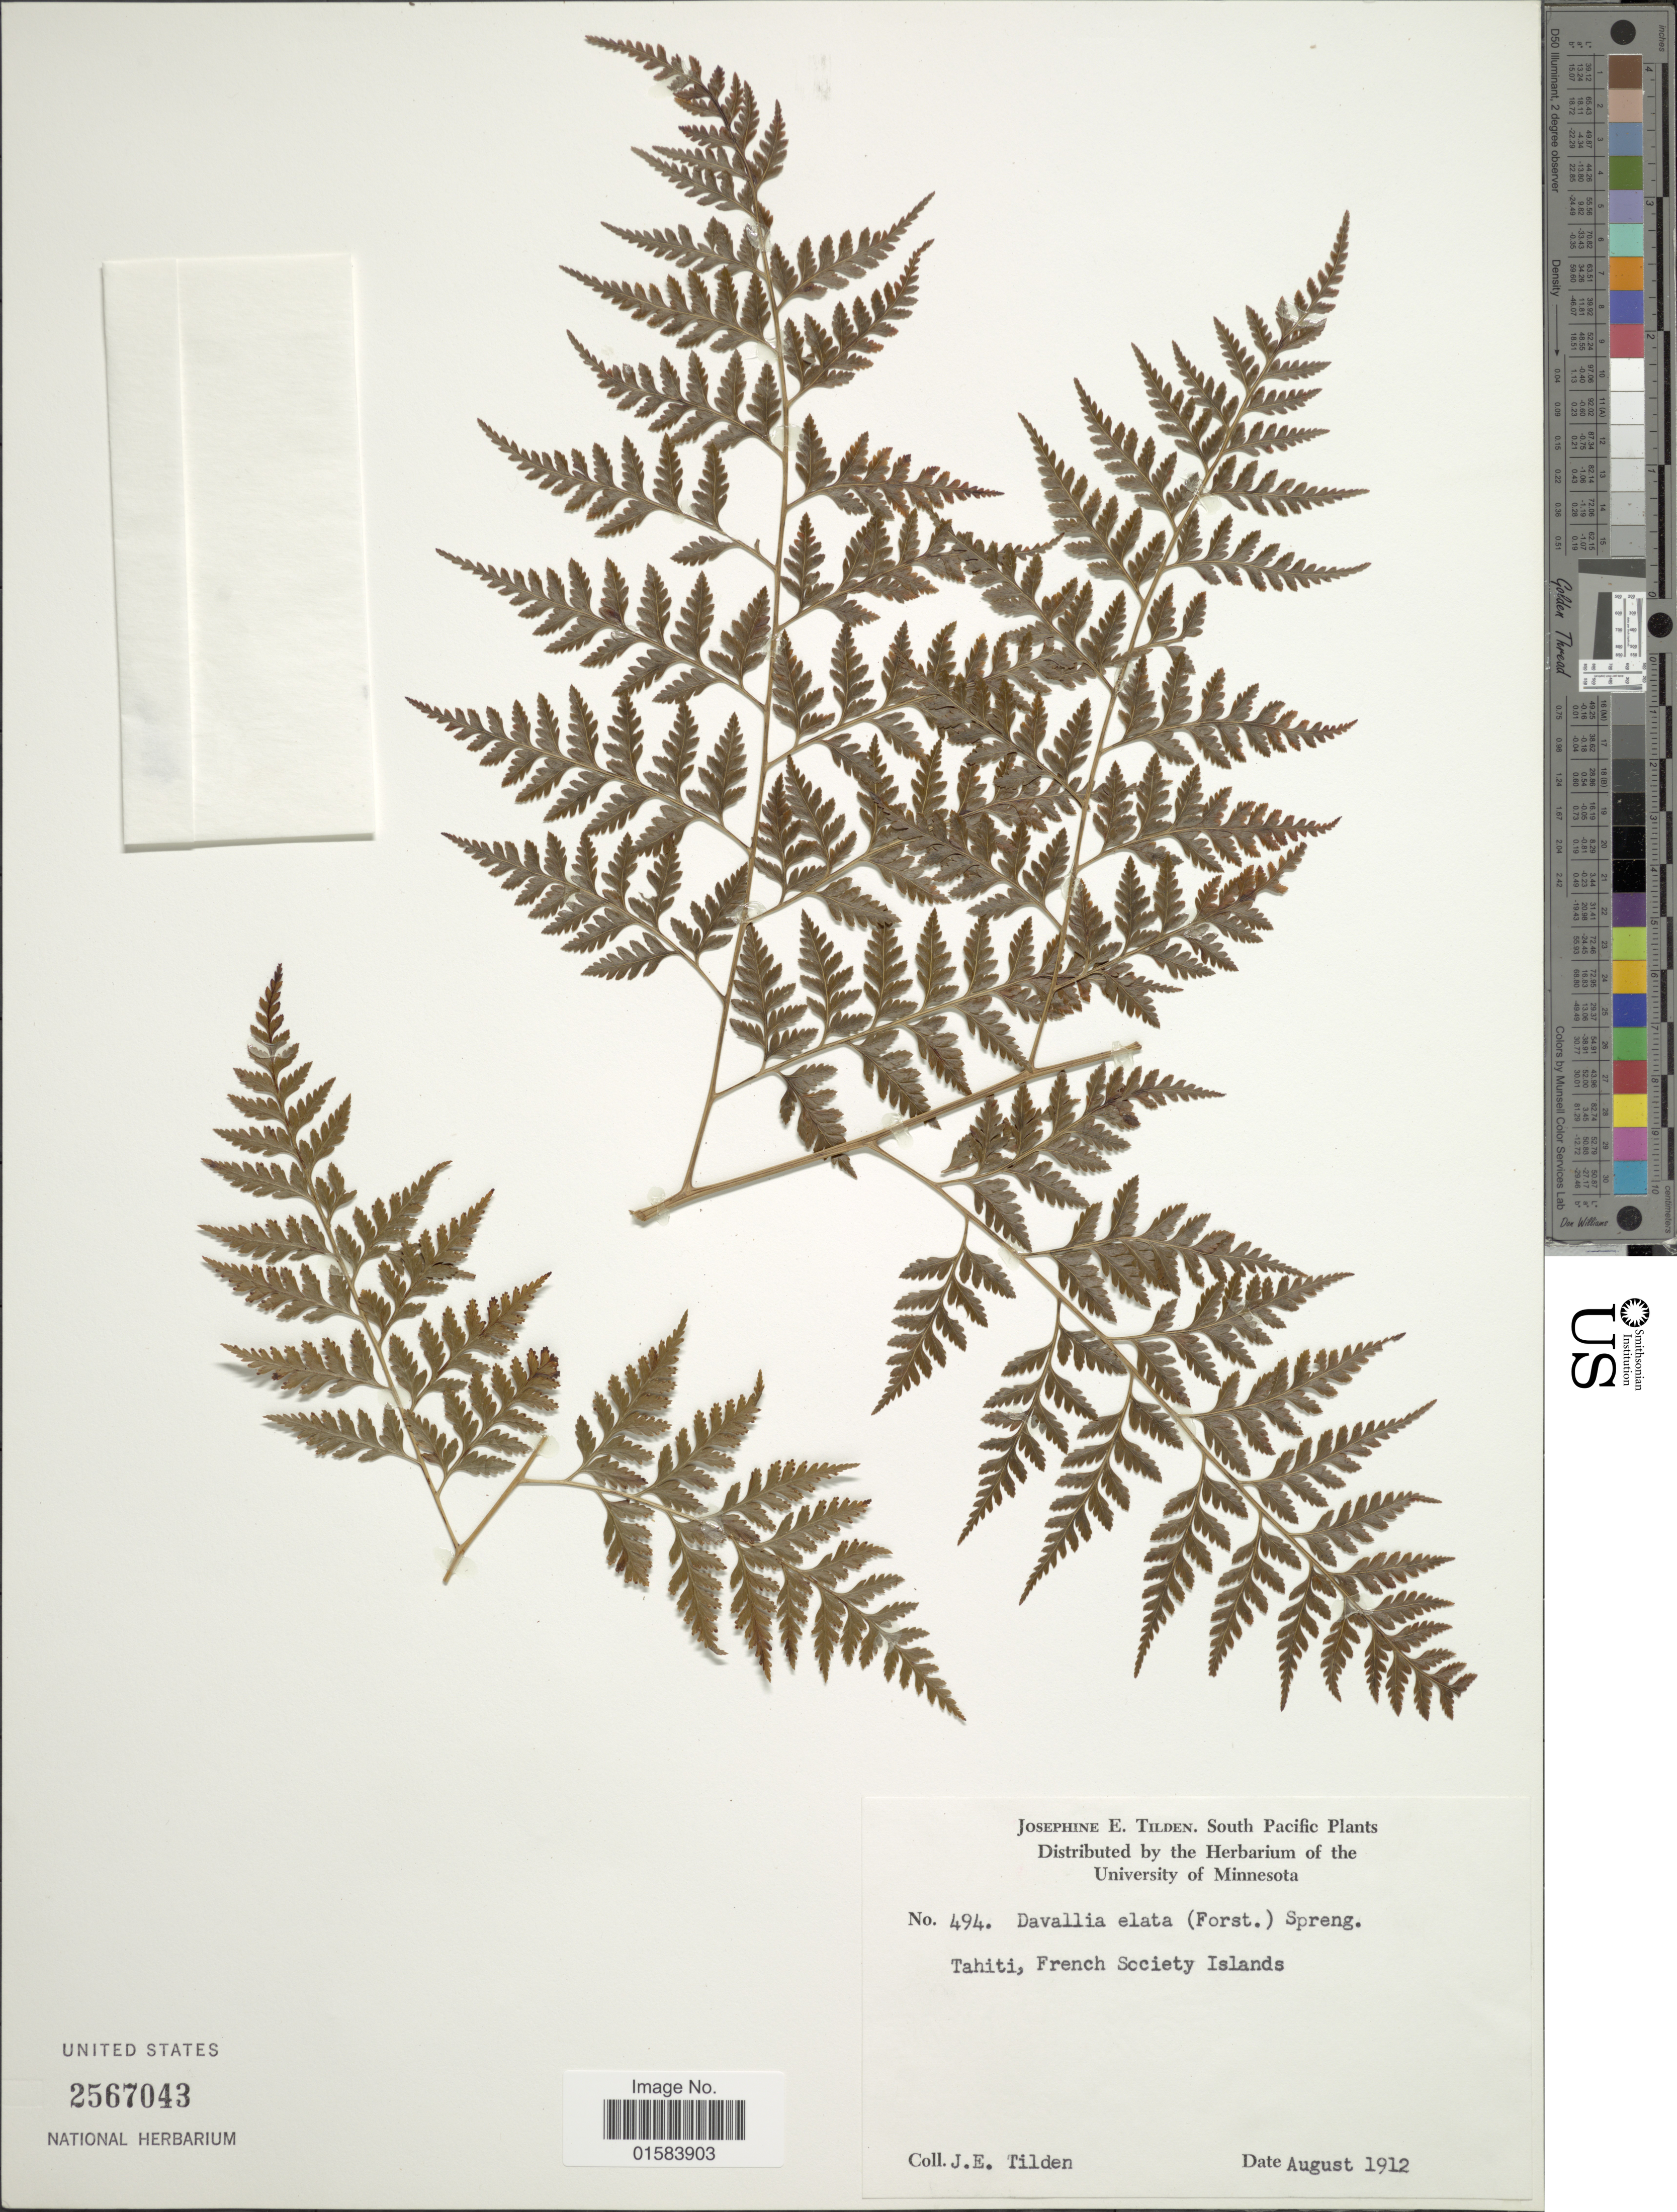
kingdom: Plantae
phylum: Tracheophyta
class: Polypodiopsida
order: Polypodiales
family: Davalliaceae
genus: Davallia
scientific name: Davallia sp.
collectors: J. E. Tilden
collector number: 494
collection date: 1912-08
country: French Polynesia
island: Tahiti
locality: Tahiti, French Society Islands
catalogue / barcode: US 2567043